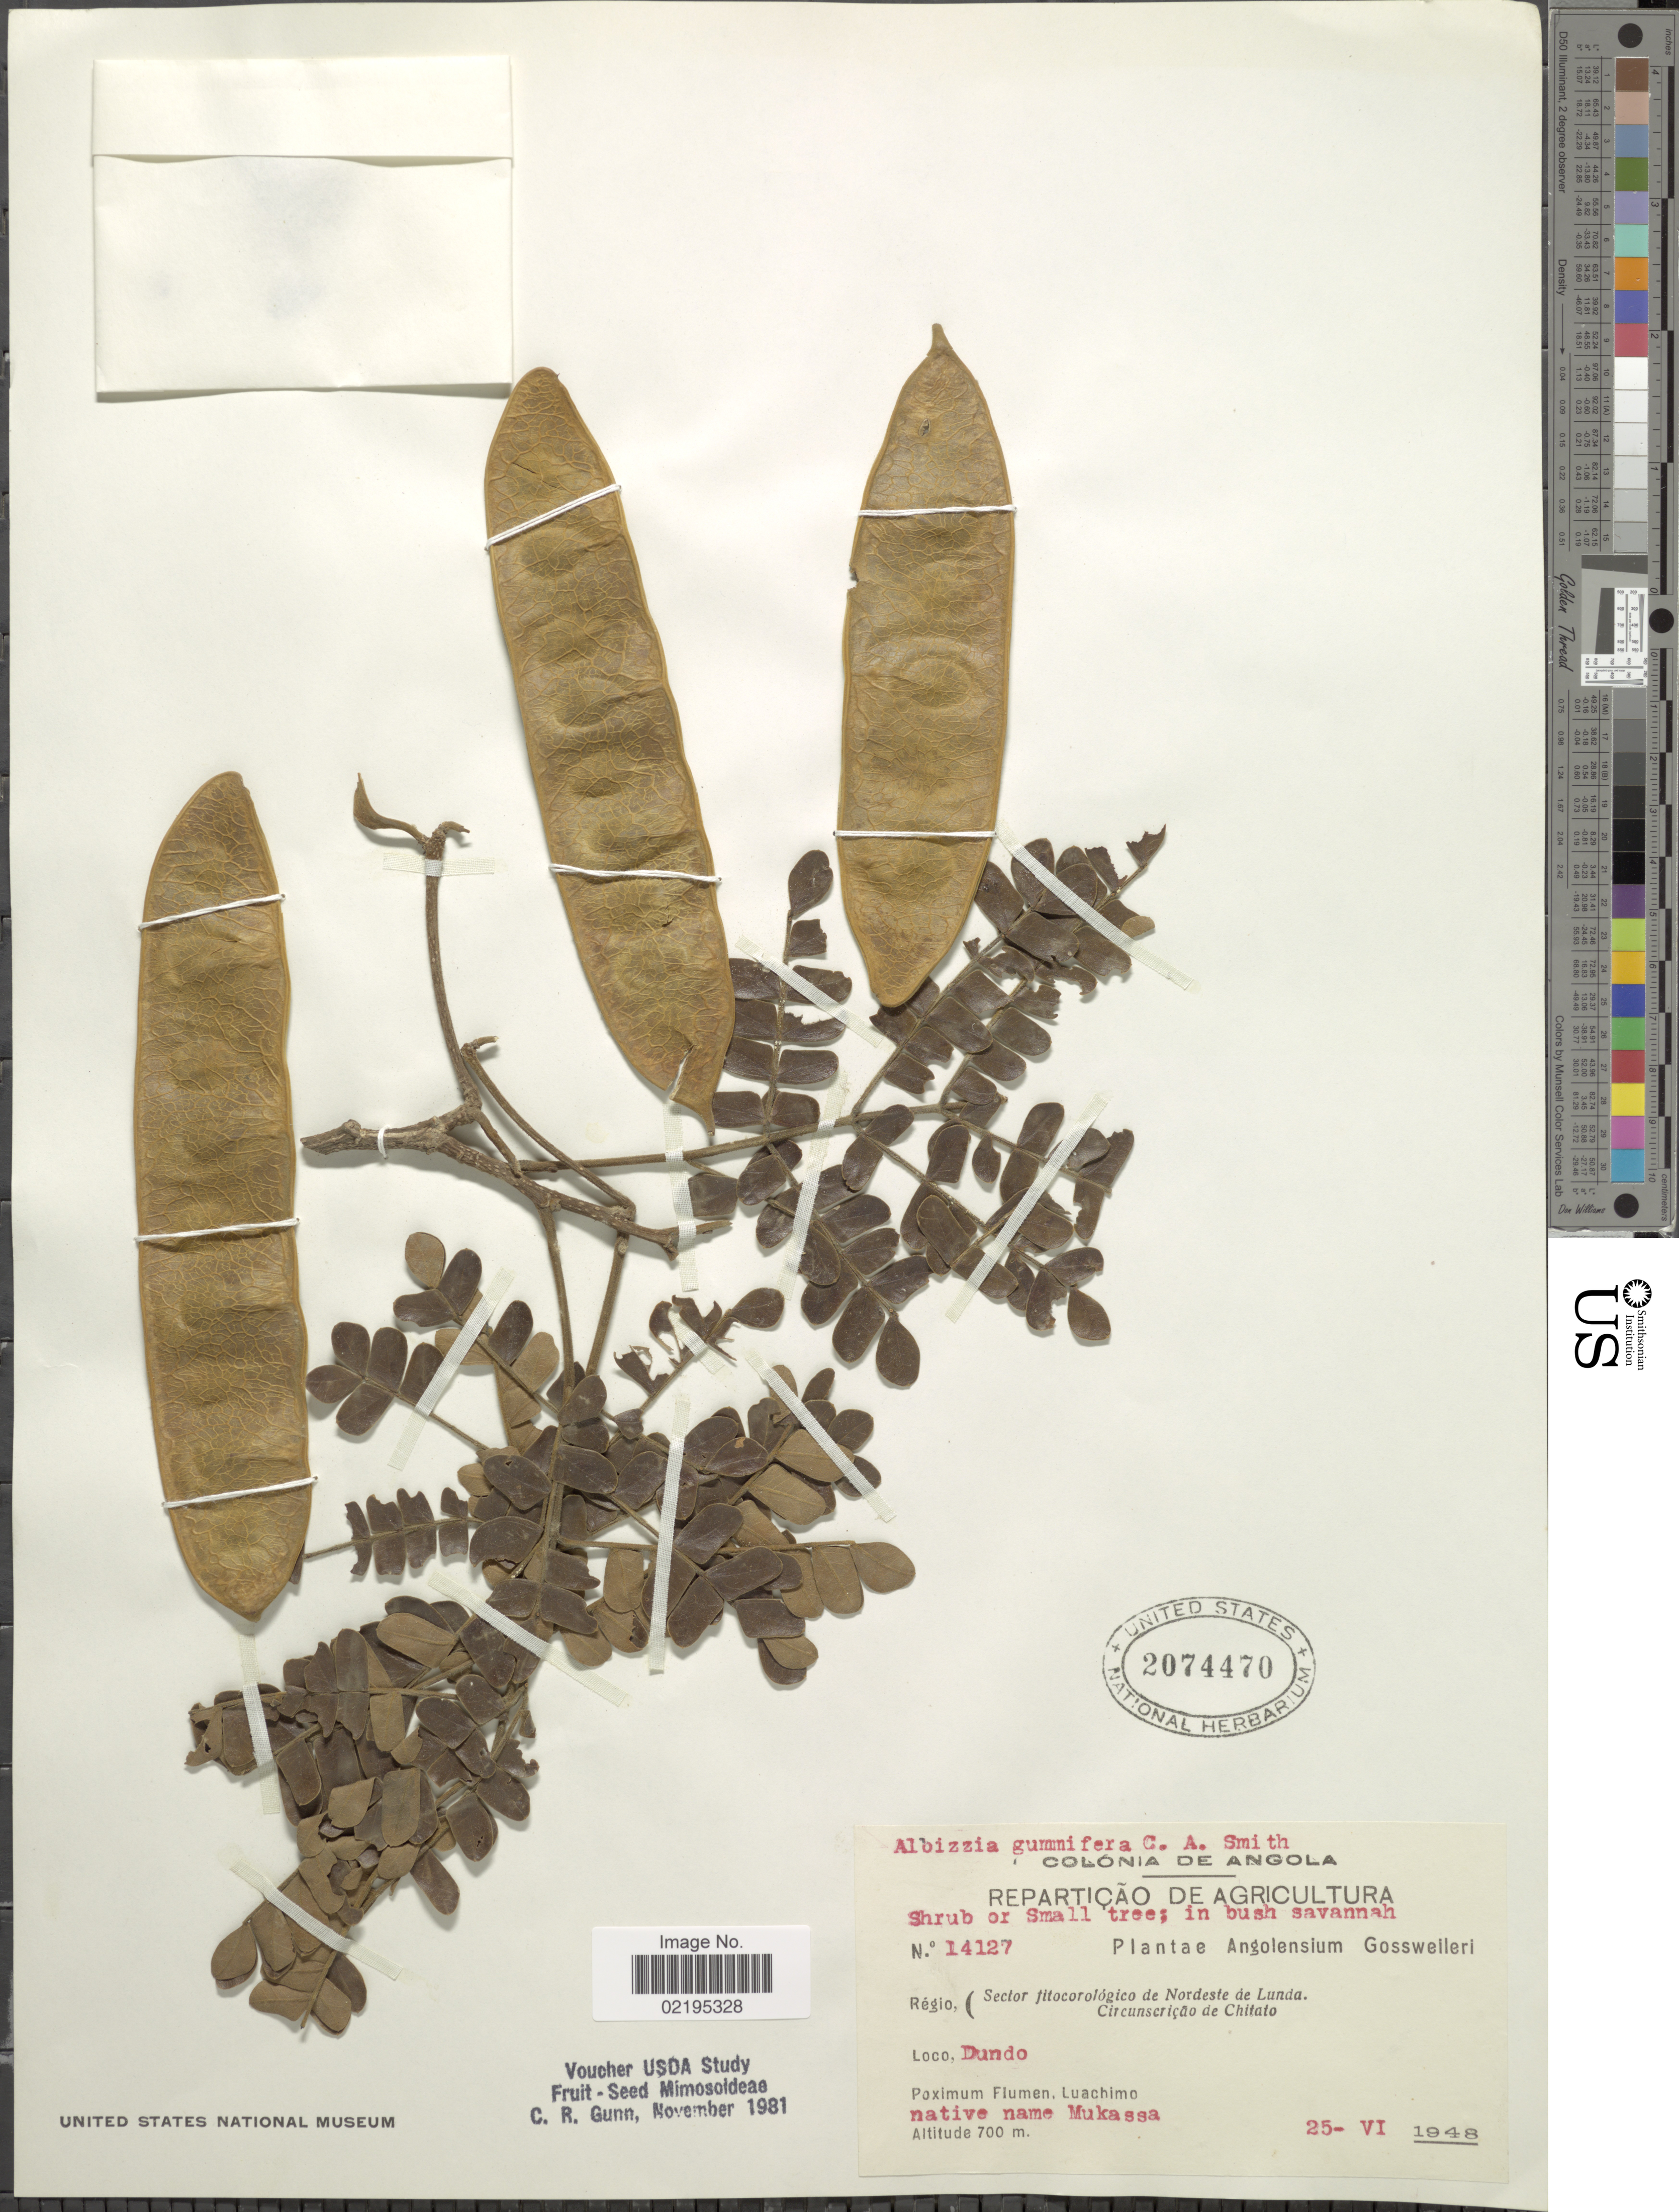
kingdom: Plantae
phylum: Tracheophyta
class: Magnoliopsida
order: Fabales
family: Fabaceae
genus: Albizia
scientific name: Albizia gummifera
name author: (J.F. Gmel.) C.A. Sm.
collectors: Gossweiler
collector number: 14127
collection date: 1948-06-25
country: Angola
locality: Region, Sector fitocorologico de Nordeste de Lunda. Circunscricao de Chitato, Dundo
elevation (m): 700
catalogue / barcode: US 2074470